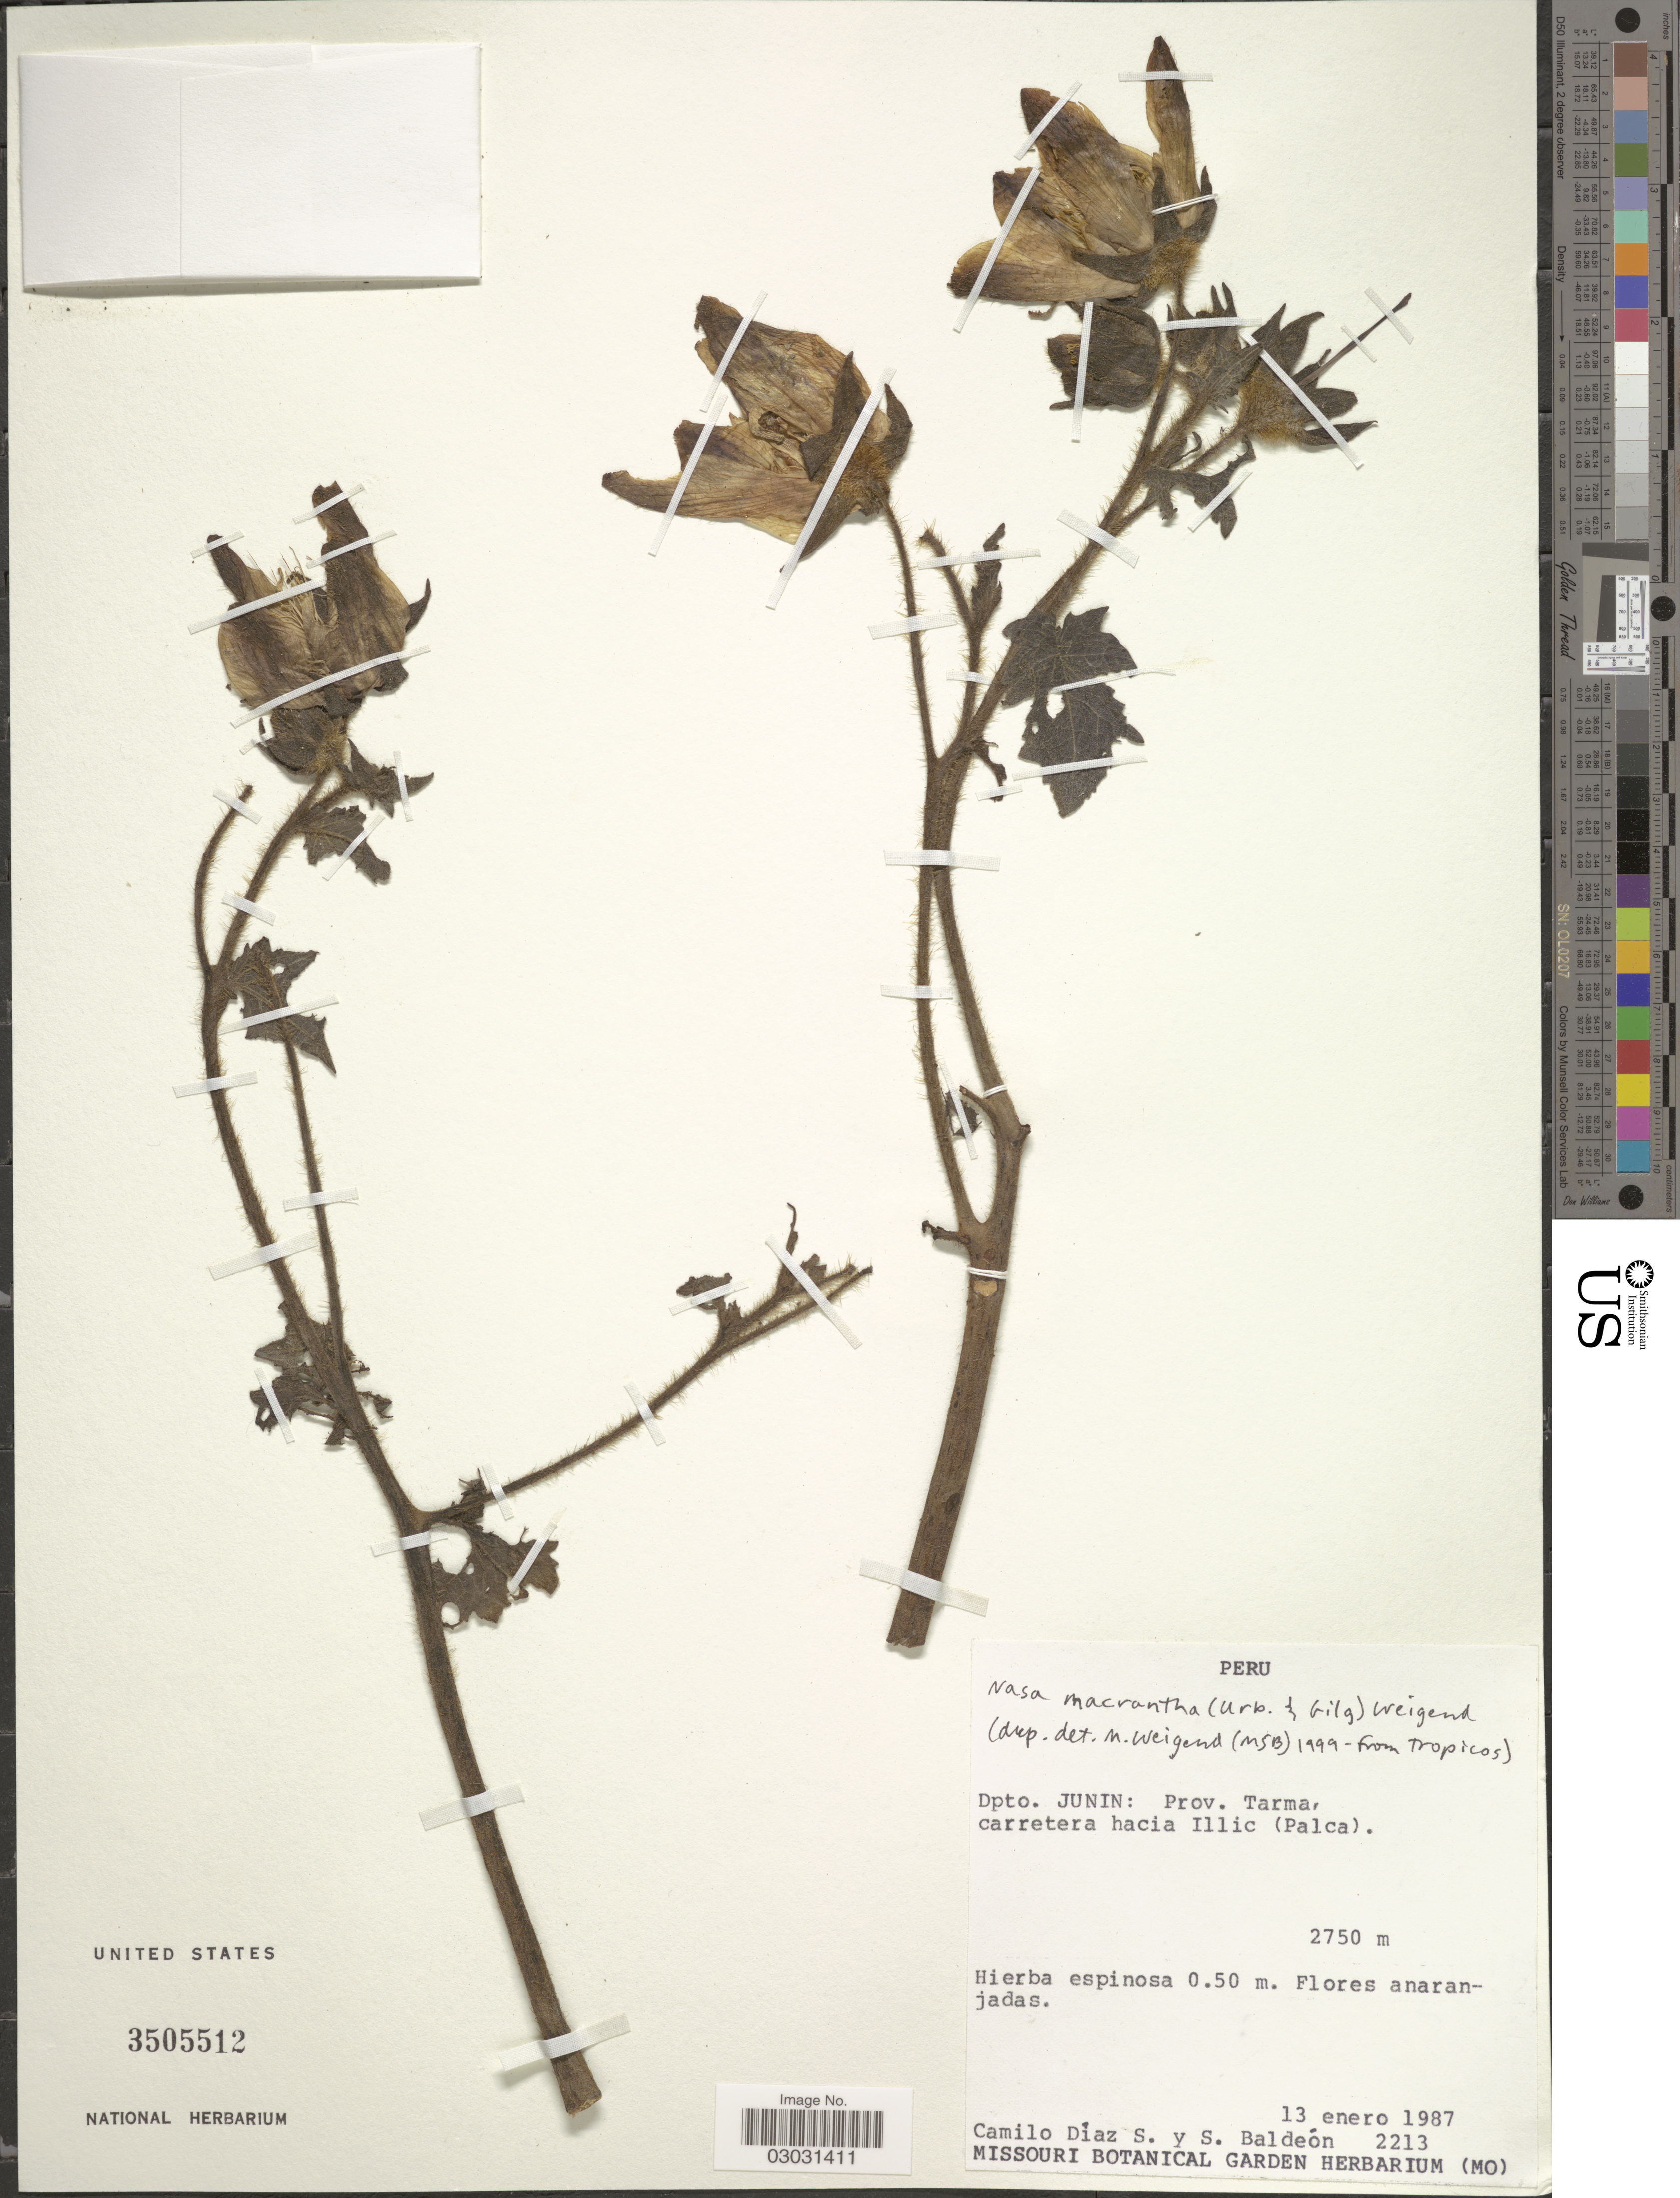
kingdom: Plantae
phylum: Tracheophyta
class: Magnoliopsida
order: Cornales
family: Loasaceae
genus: Nasa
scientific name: Nasa macrantha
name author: (Urb. & Gilg) Weigend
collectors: C. Díaz S. & S. Baldeón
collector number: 2213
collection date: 1987-01-13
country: Peru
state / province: Junín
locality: Dpto. Junin: Prov. Tarma, carretera hacia Illic (Palca).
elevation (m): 2750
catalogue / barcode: US 3505512